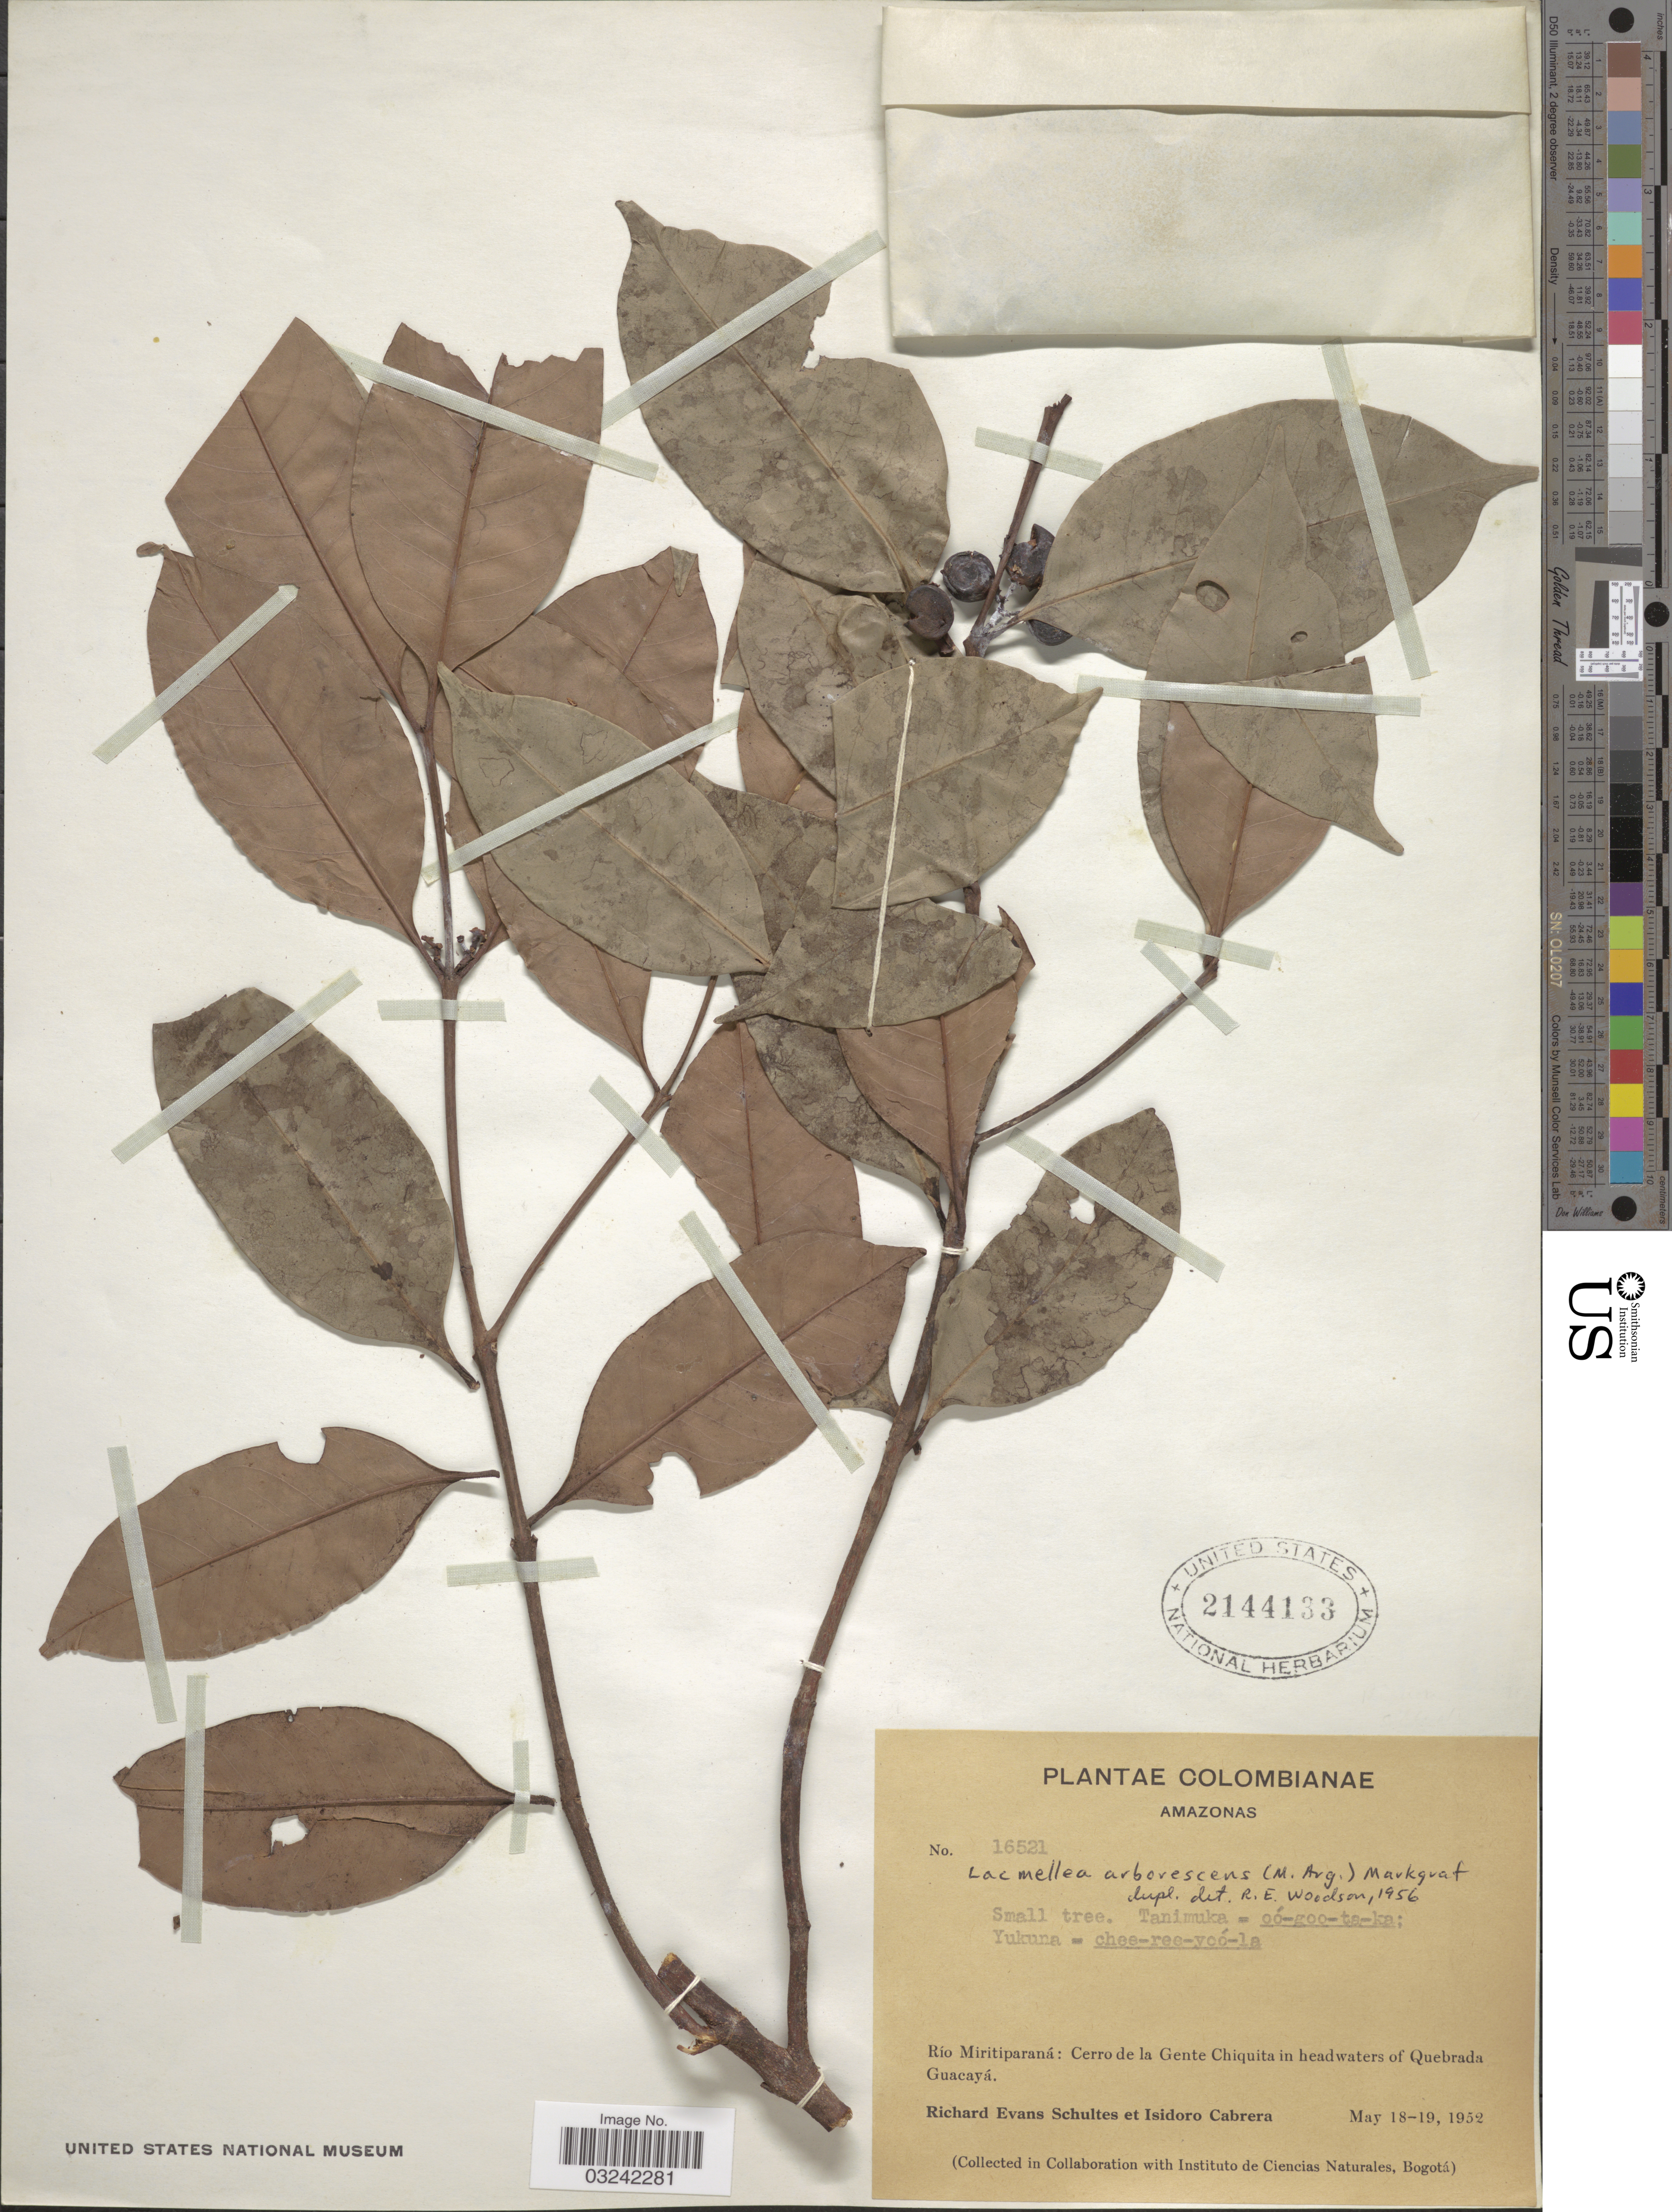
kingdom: Plantae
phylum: Tracheophyta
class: Magnoliopsida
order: Gentianales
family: Apocynaceae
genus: Lacmellea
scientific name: Lacmellea arborescens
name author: (Müll. Arg.) Markgr.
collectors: R. E. Schultes & I. Cabrera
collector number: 16521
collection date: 1952-05-18/1952-05-19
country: Colombia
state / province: Amazônas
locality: Río Miritiparaná: Cerro de la Gente Chiquita in headwaters of Quebrada Guacayá.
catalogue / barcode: US 2144133